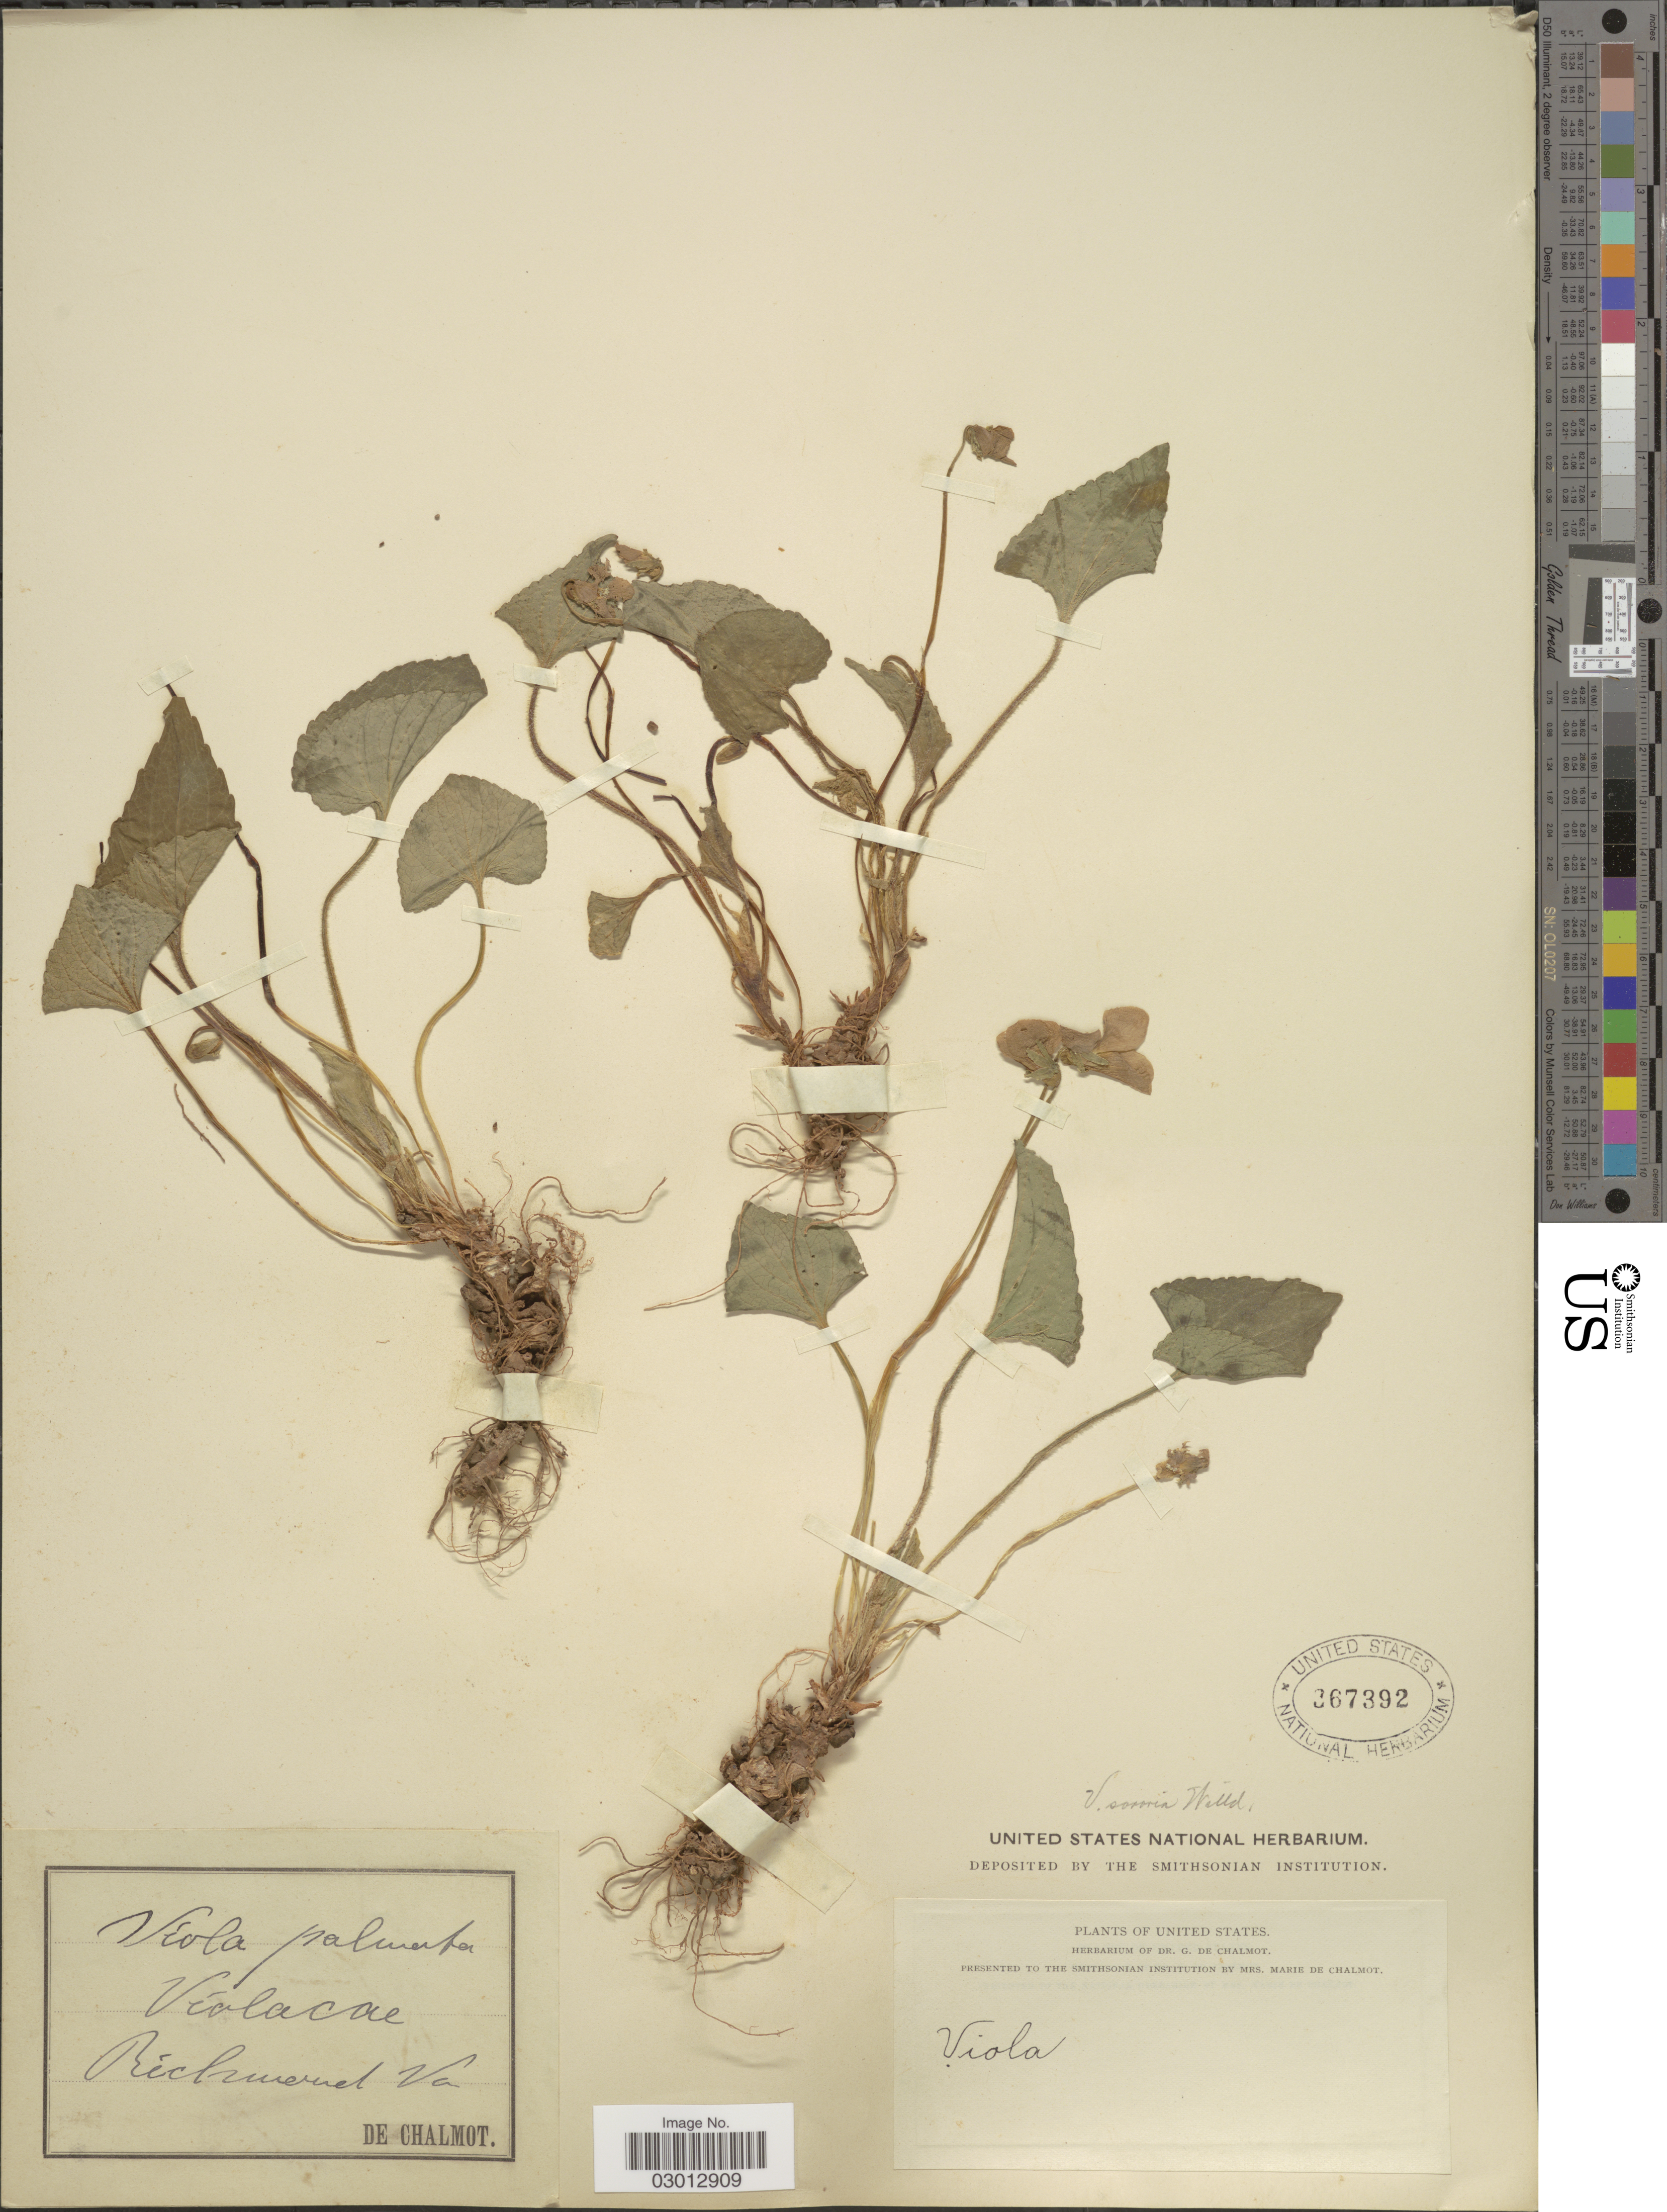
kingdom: Plantae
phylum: Tracheophyta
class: Magnoliopsida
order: Malpighiales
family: Violaceae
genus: Viola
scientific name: Viola papilionacea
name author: Pursh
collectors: De Chalmot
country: United States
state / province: Virginia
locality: Richmond Va.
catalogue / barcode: US 367392